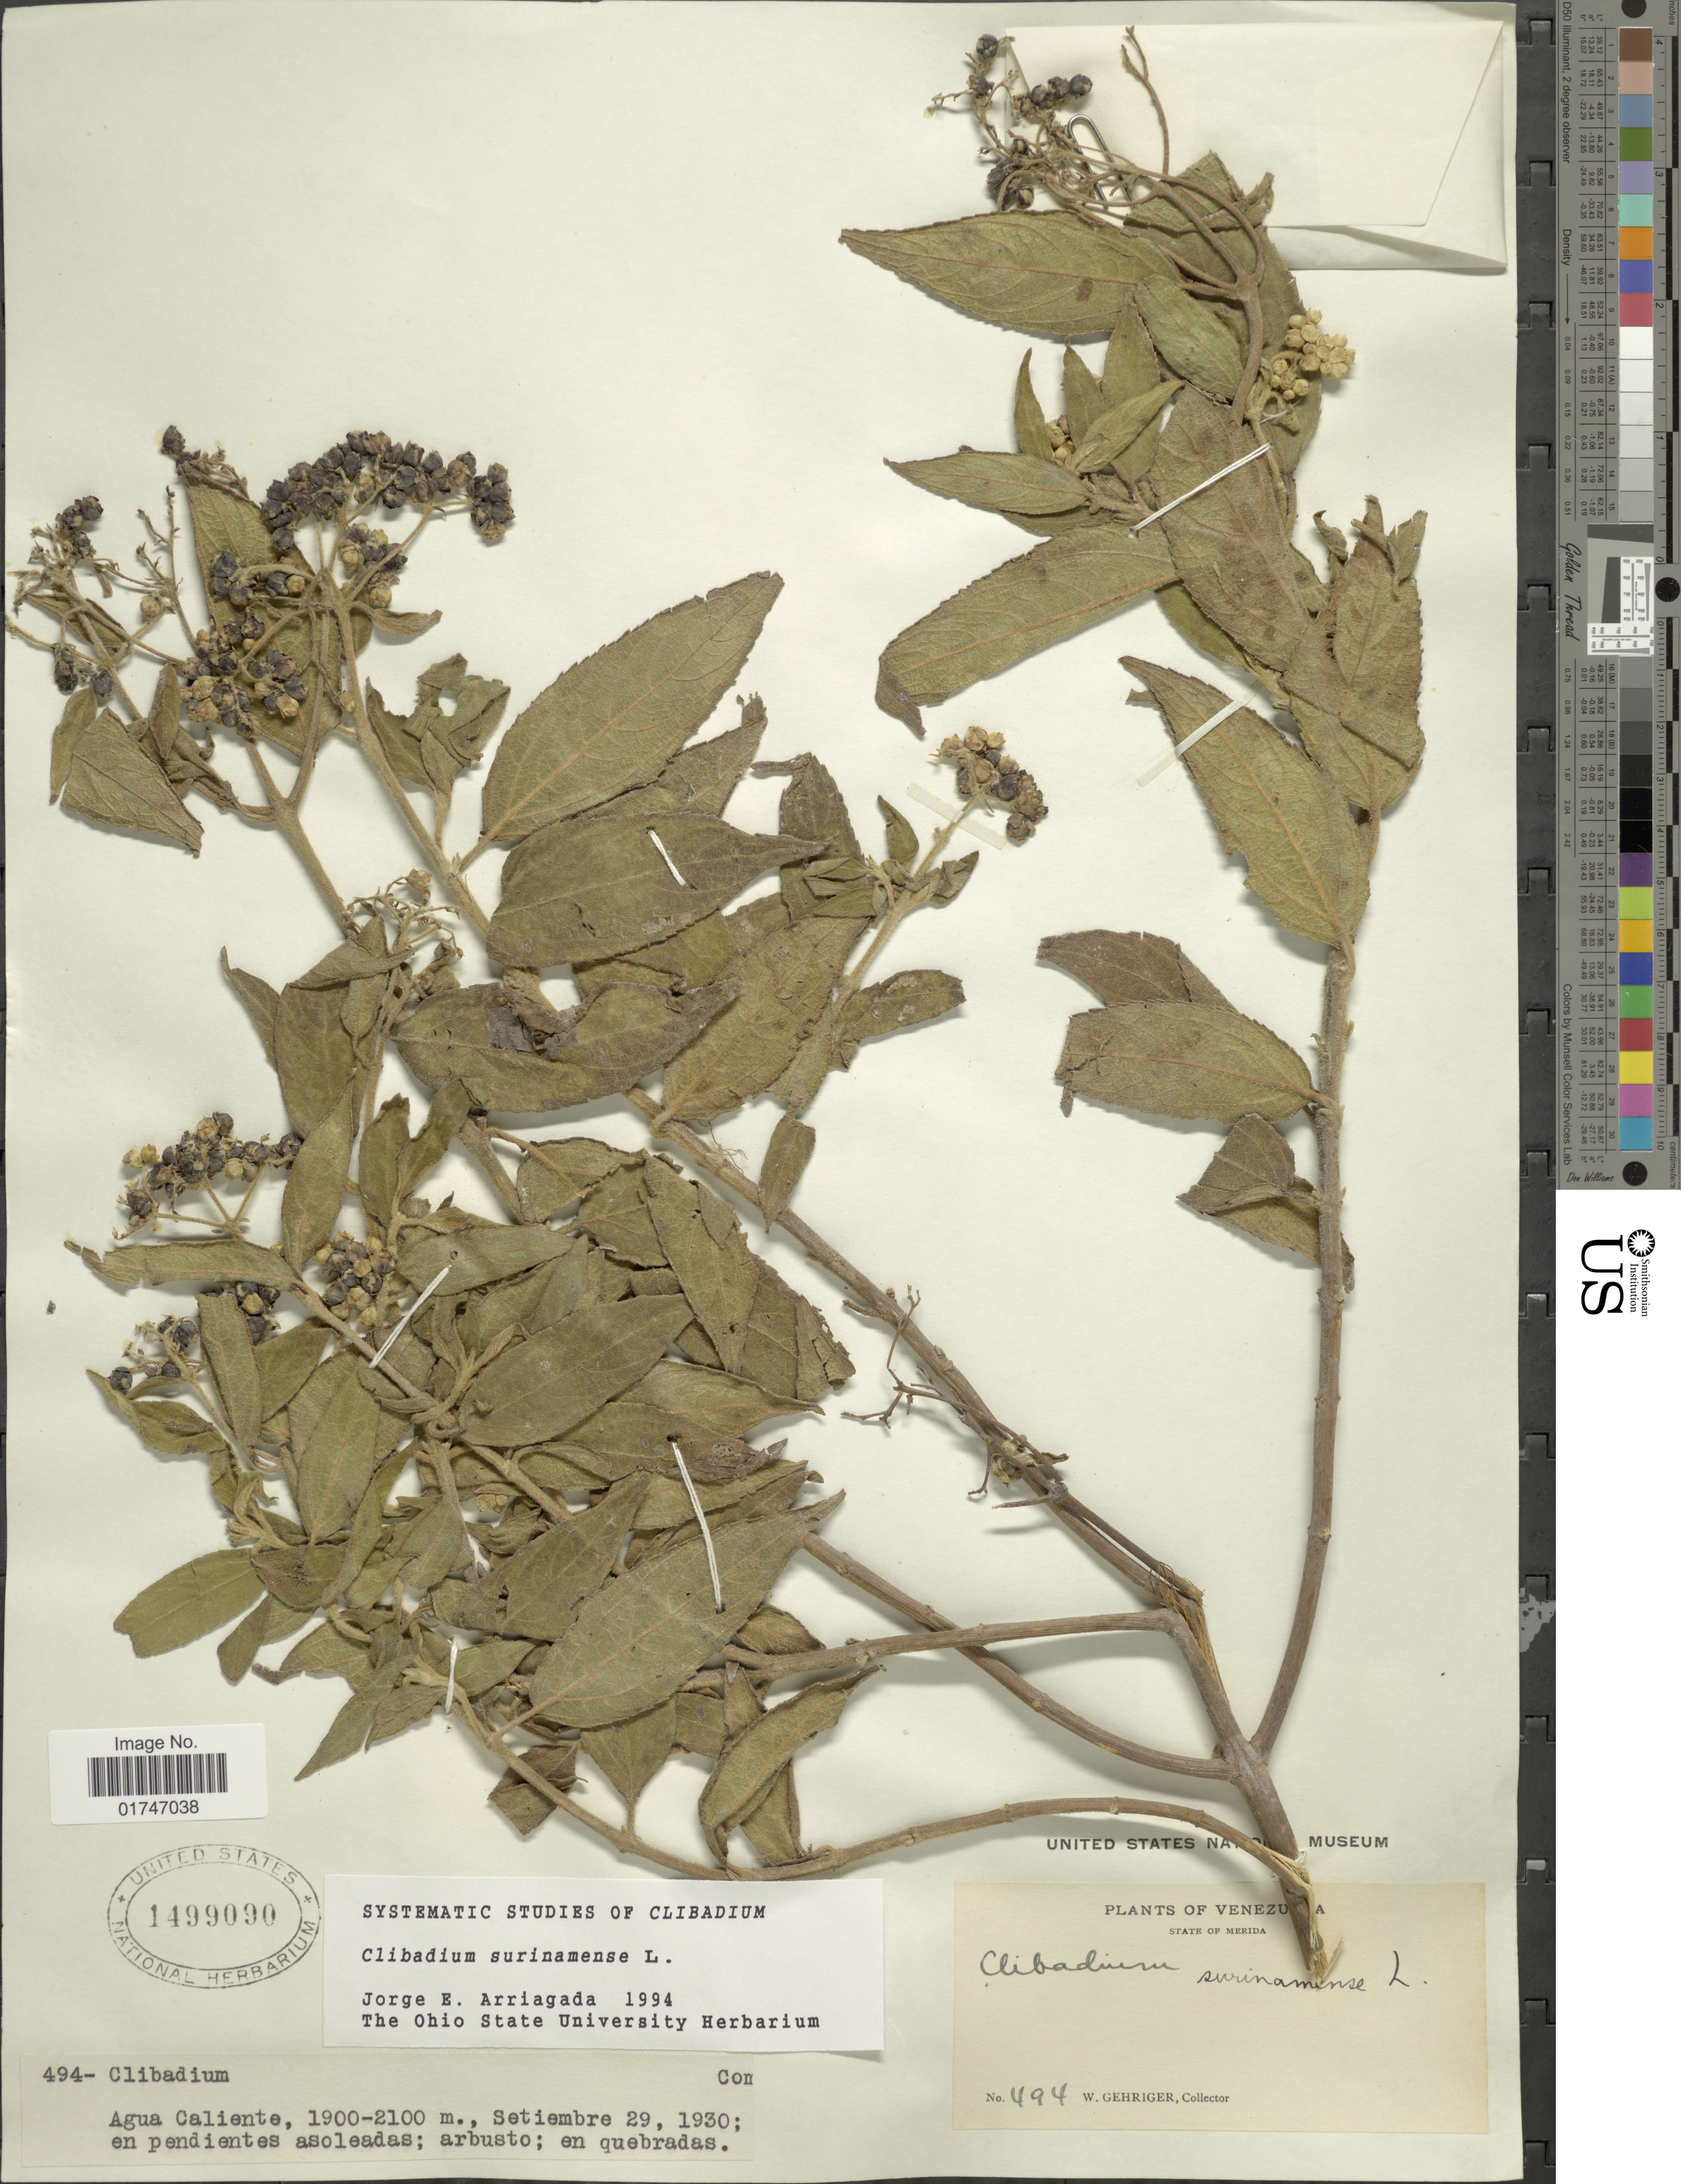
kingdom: Plantae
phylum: Tracheophyta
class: Magnoliopsida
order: Asterales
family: Asteraceae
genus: Clibadium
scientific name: Clibadium surinamense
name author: L.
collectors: W. Gehriger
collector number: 494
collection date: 1930-09-29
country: Venezuela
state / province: Mérida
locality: State of Merida. Agua Caliente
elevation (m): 1900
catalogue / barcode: US 1499090